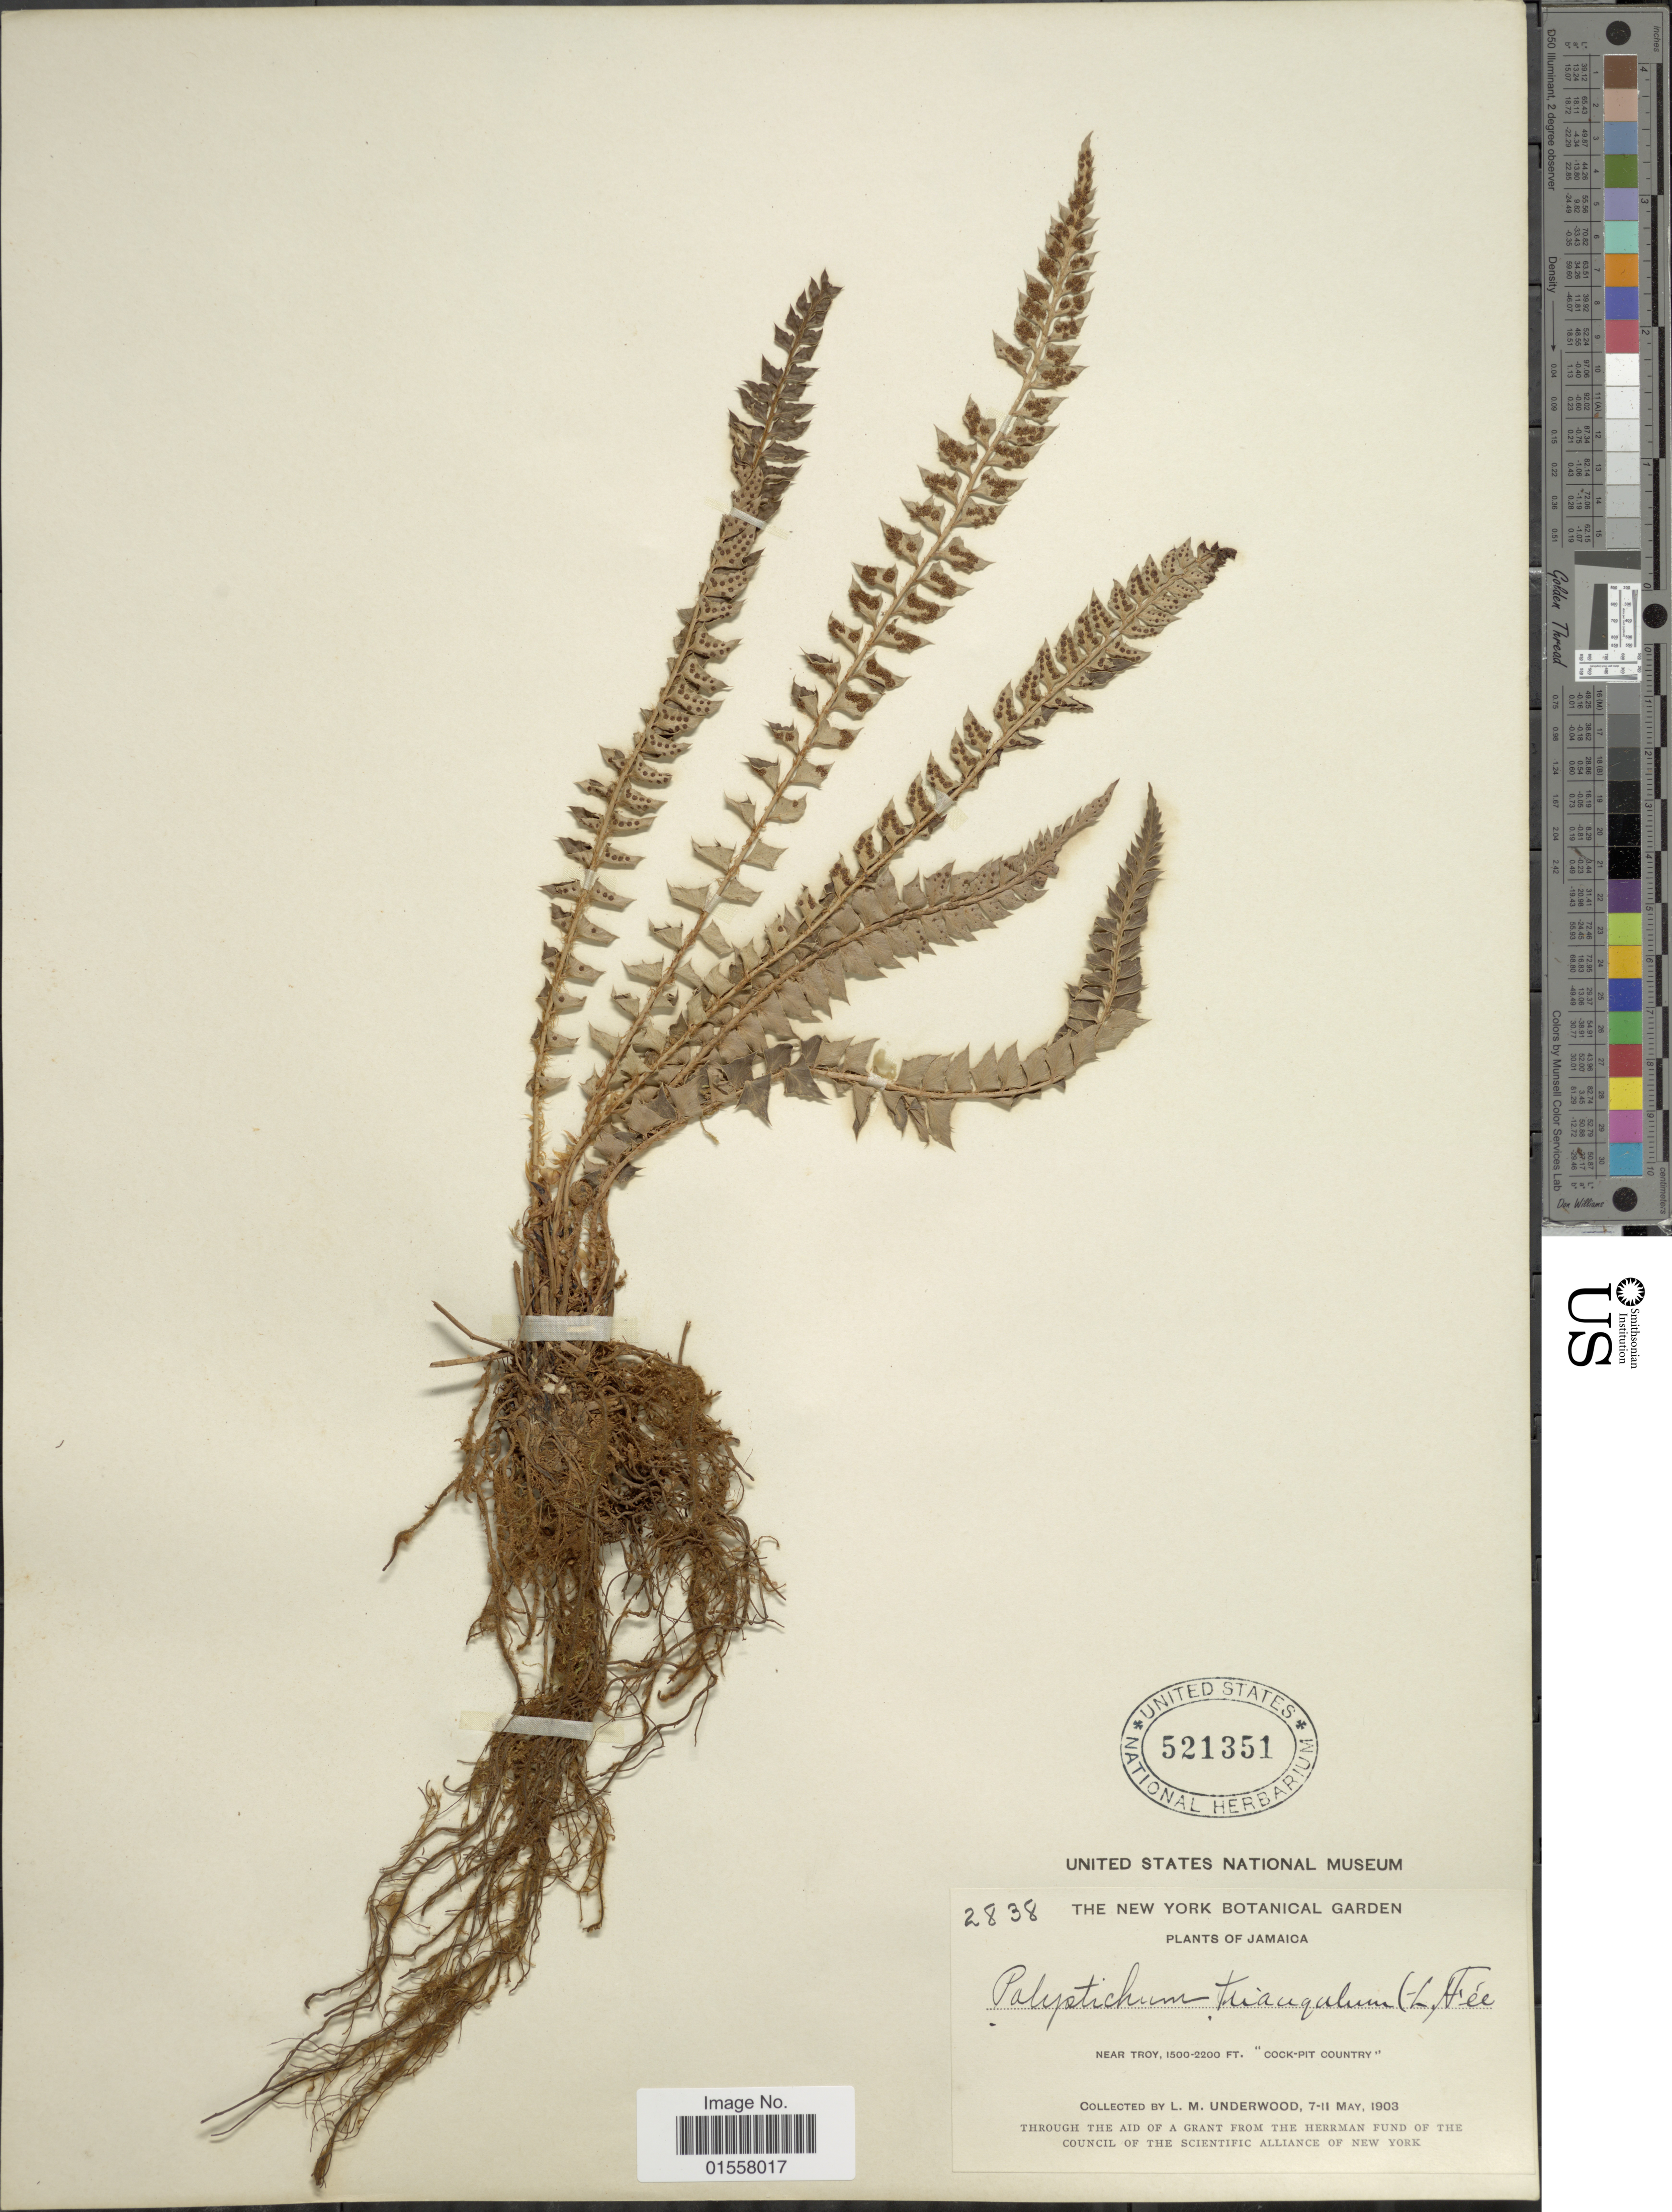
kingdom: Plantae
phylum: Tracheophyta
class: Polypodiopsida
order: Polypodiales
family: Dryopteridaceae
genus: Polystichum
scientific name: Polystichum echinatum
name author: (J.F. Gmel.) C. Chr.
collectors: L. M. Underwood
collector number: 2838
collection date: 1903-05-07/1903-05-11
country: Jamaica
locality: Near Troy, Cock-Pit Country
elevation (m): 457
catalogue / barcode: US 521351